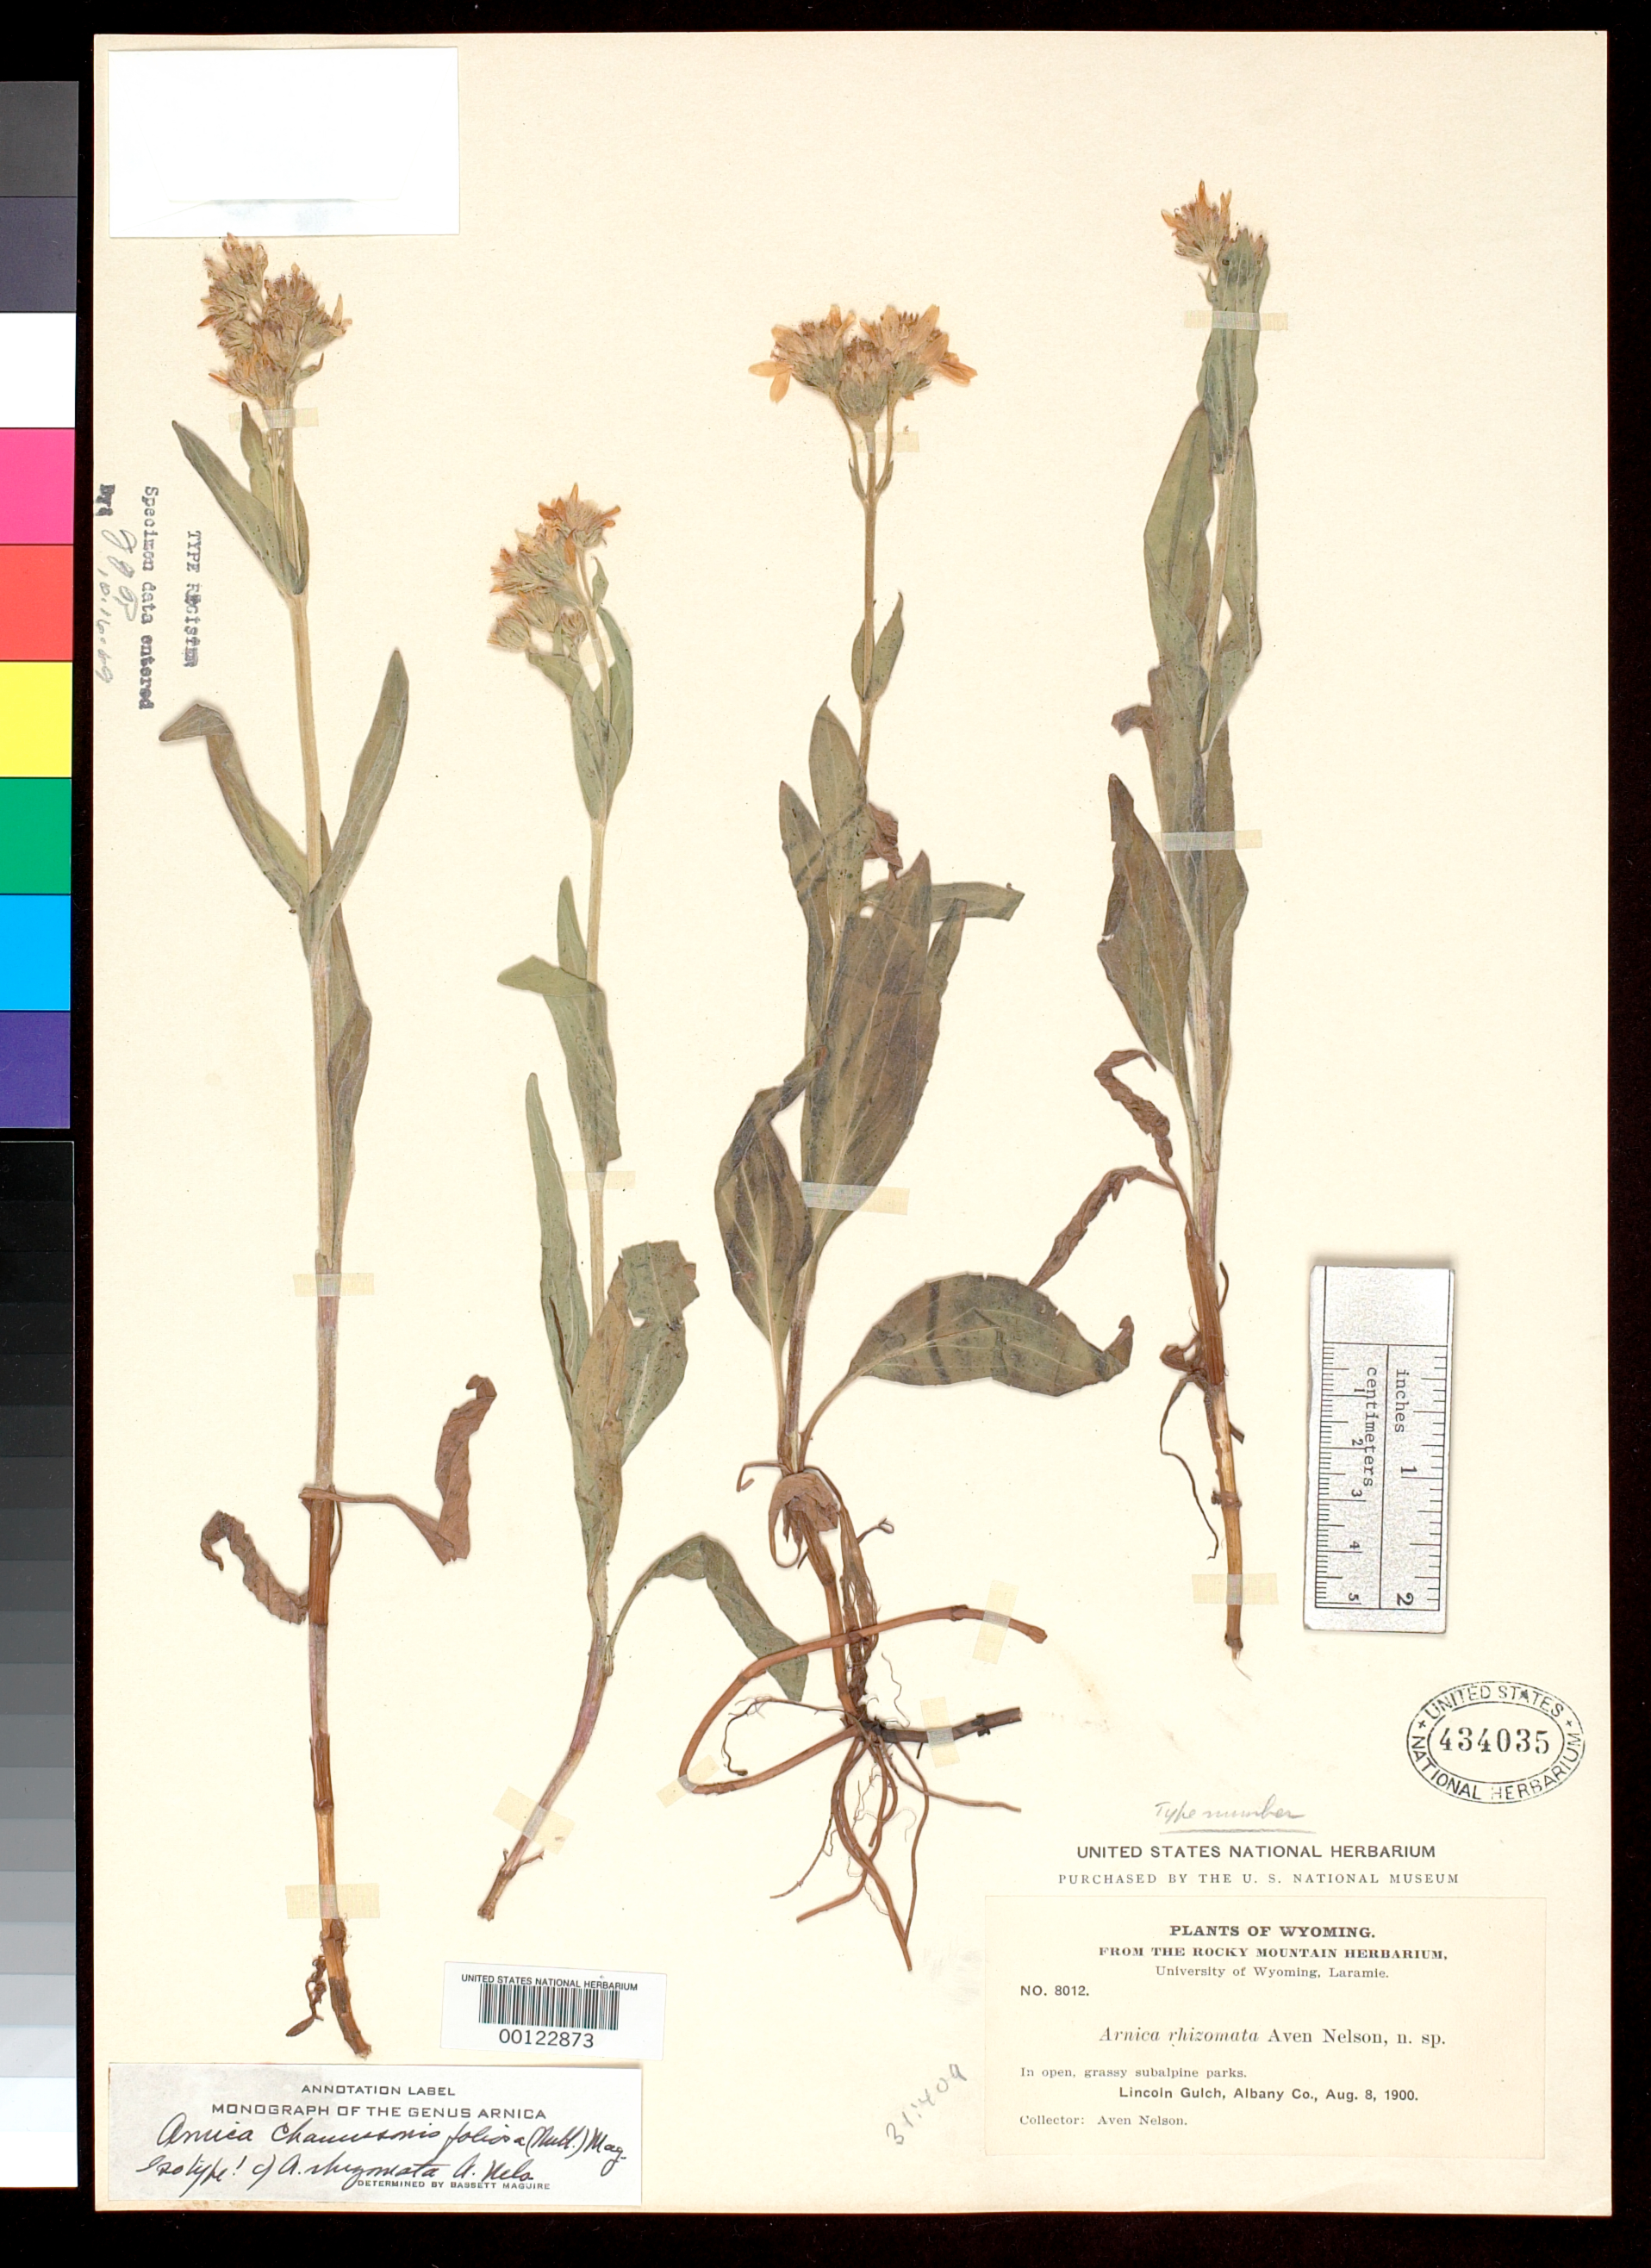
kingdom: Plantae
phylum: Tracheophyta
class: Magnoliopsida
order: Asterales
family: Asteraceae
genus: Arnica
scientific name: Arnica rhizomata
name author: A. Nelson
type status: Isotype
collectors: A. Nelson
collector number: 8012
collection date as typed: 08 Aug 1900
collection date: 1900-08-08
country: United States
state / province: Wyoming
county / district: Albany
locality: Lincoln Gulch.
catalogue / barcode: US 434035